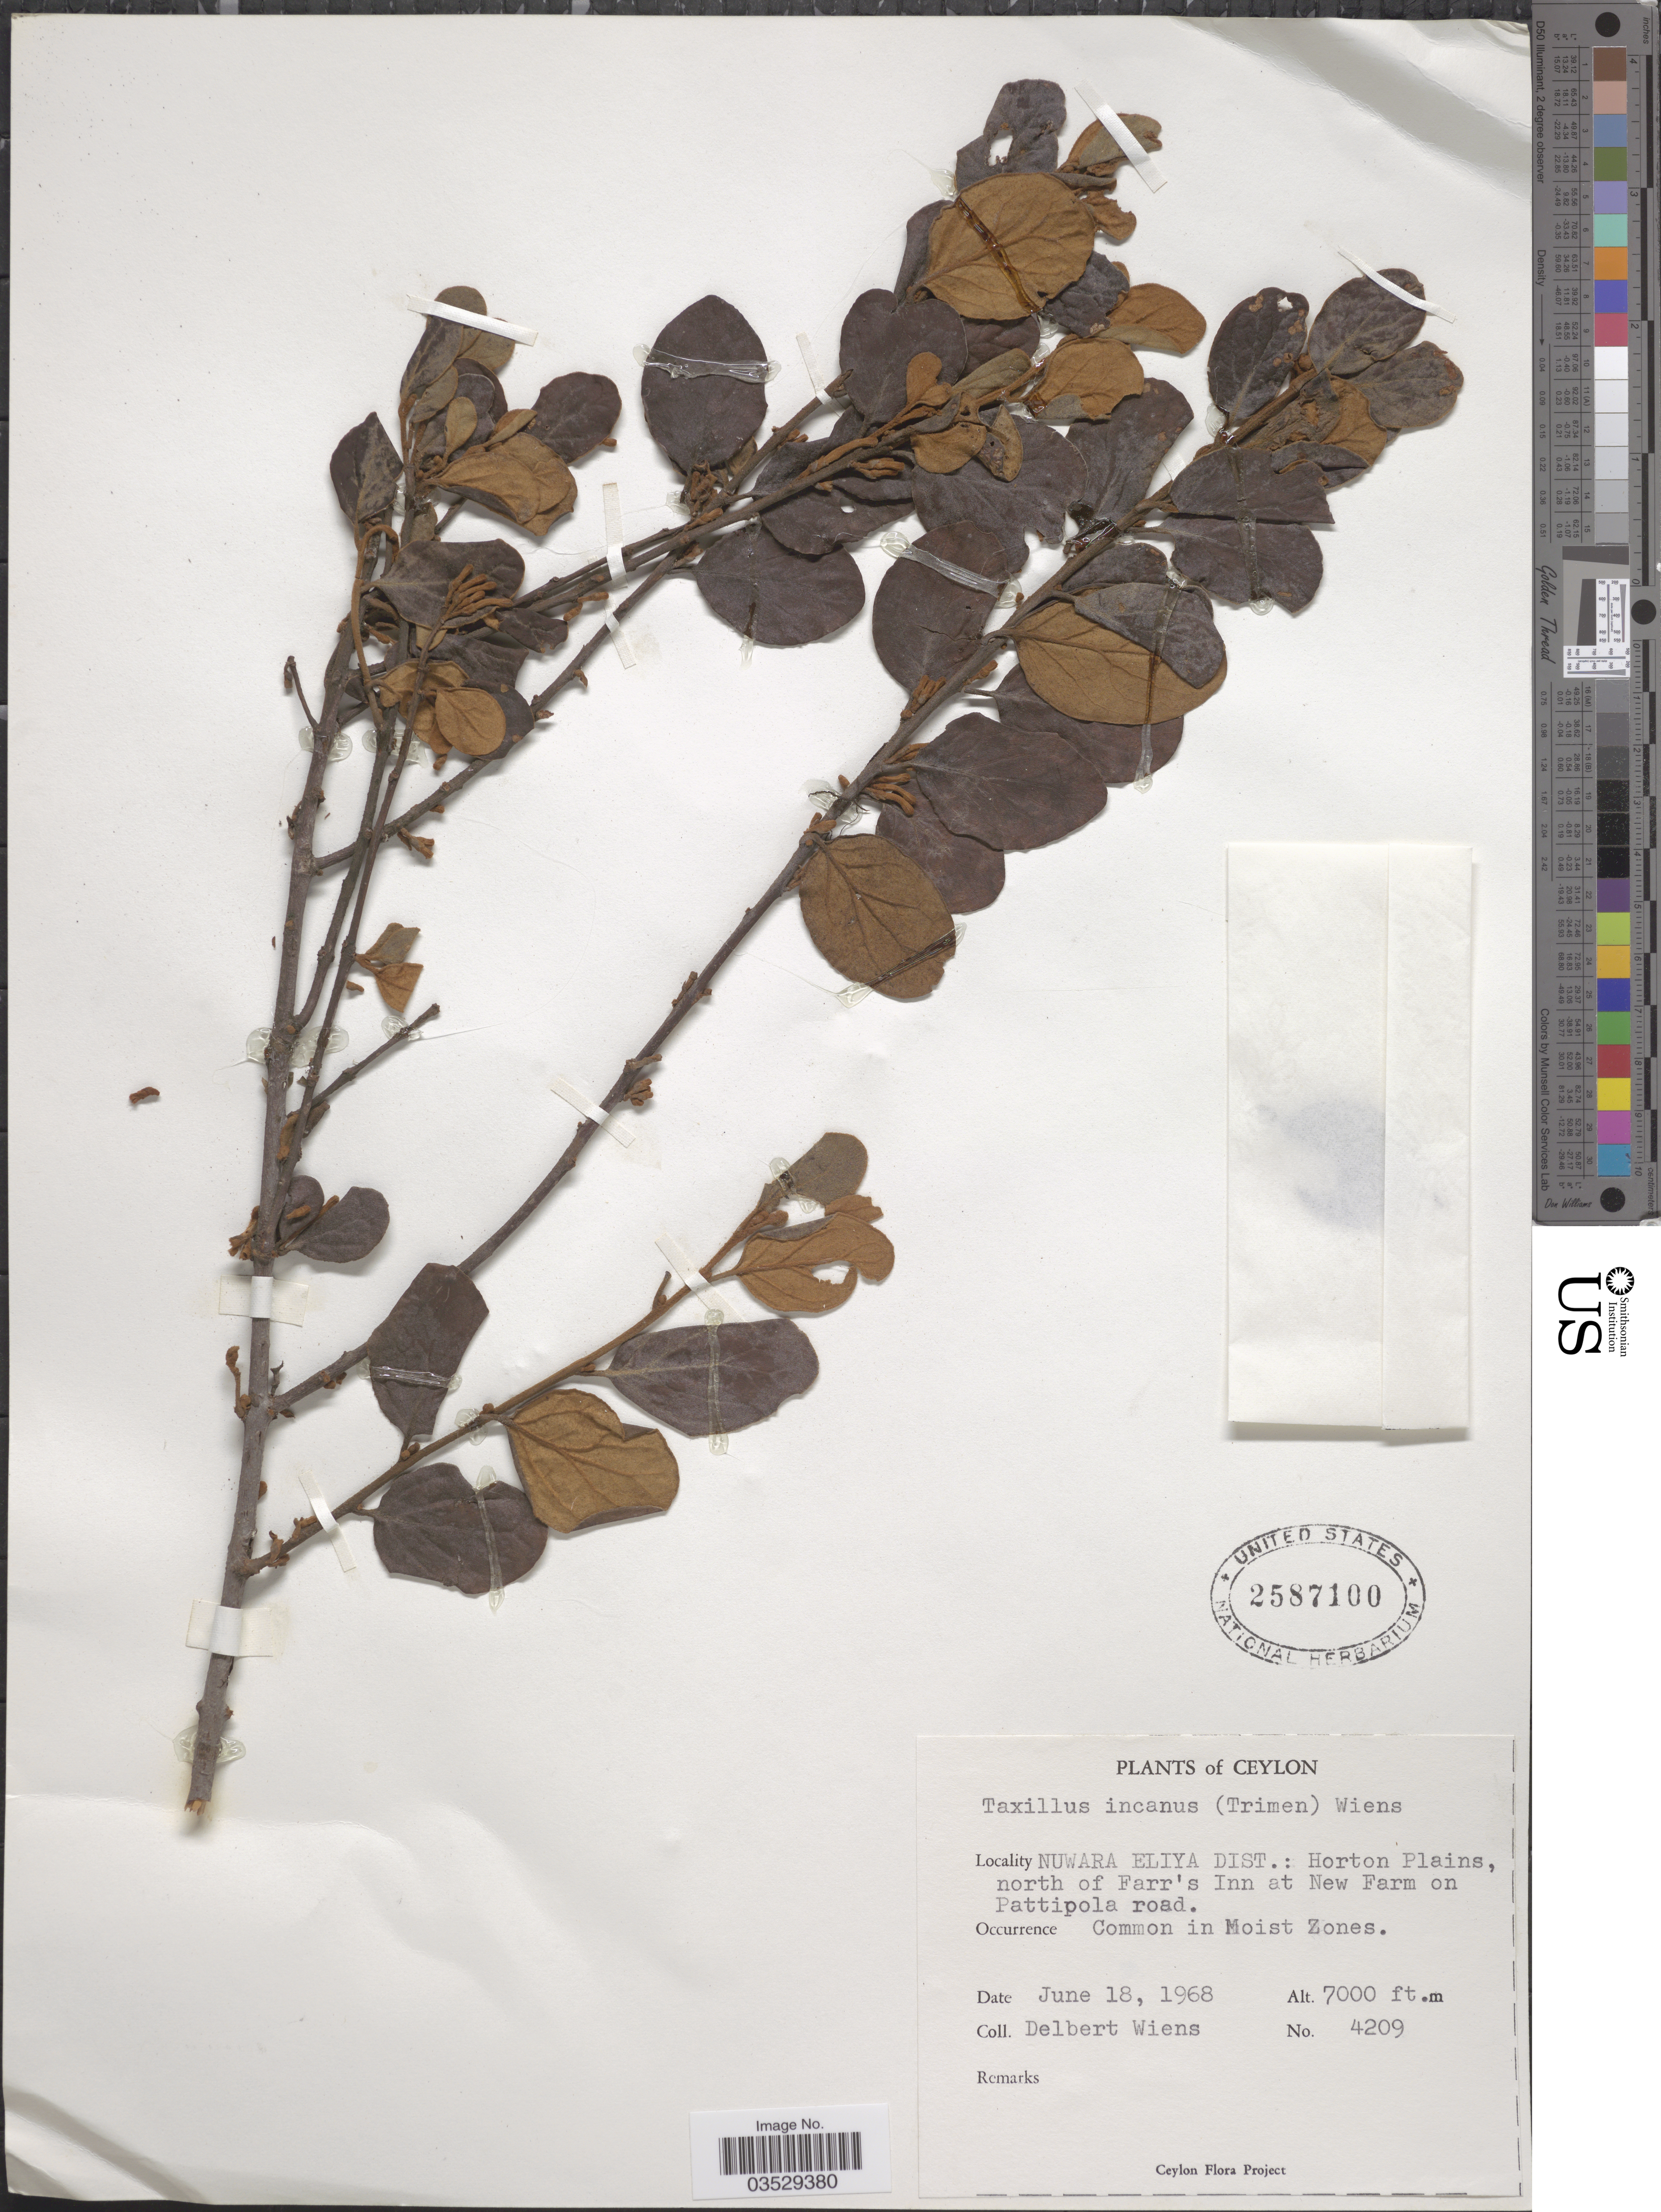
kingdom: Plantae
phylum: Tracheophyta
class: Magnoliopsida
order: Santalales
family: Loranthaceae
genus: Taxillus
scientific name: Taxillus incanus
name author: (Trimen) Wiens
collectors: D. Wiens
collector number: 4209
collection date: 1968-06-18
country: Sri Lanka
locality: Ceylon. Nuwara Eliya Dist.: Horton Plains, north of Farr's Inn at New Farm on Pattipola road. Common in Moist Zones.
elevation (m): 2134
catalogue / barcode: US 2587100